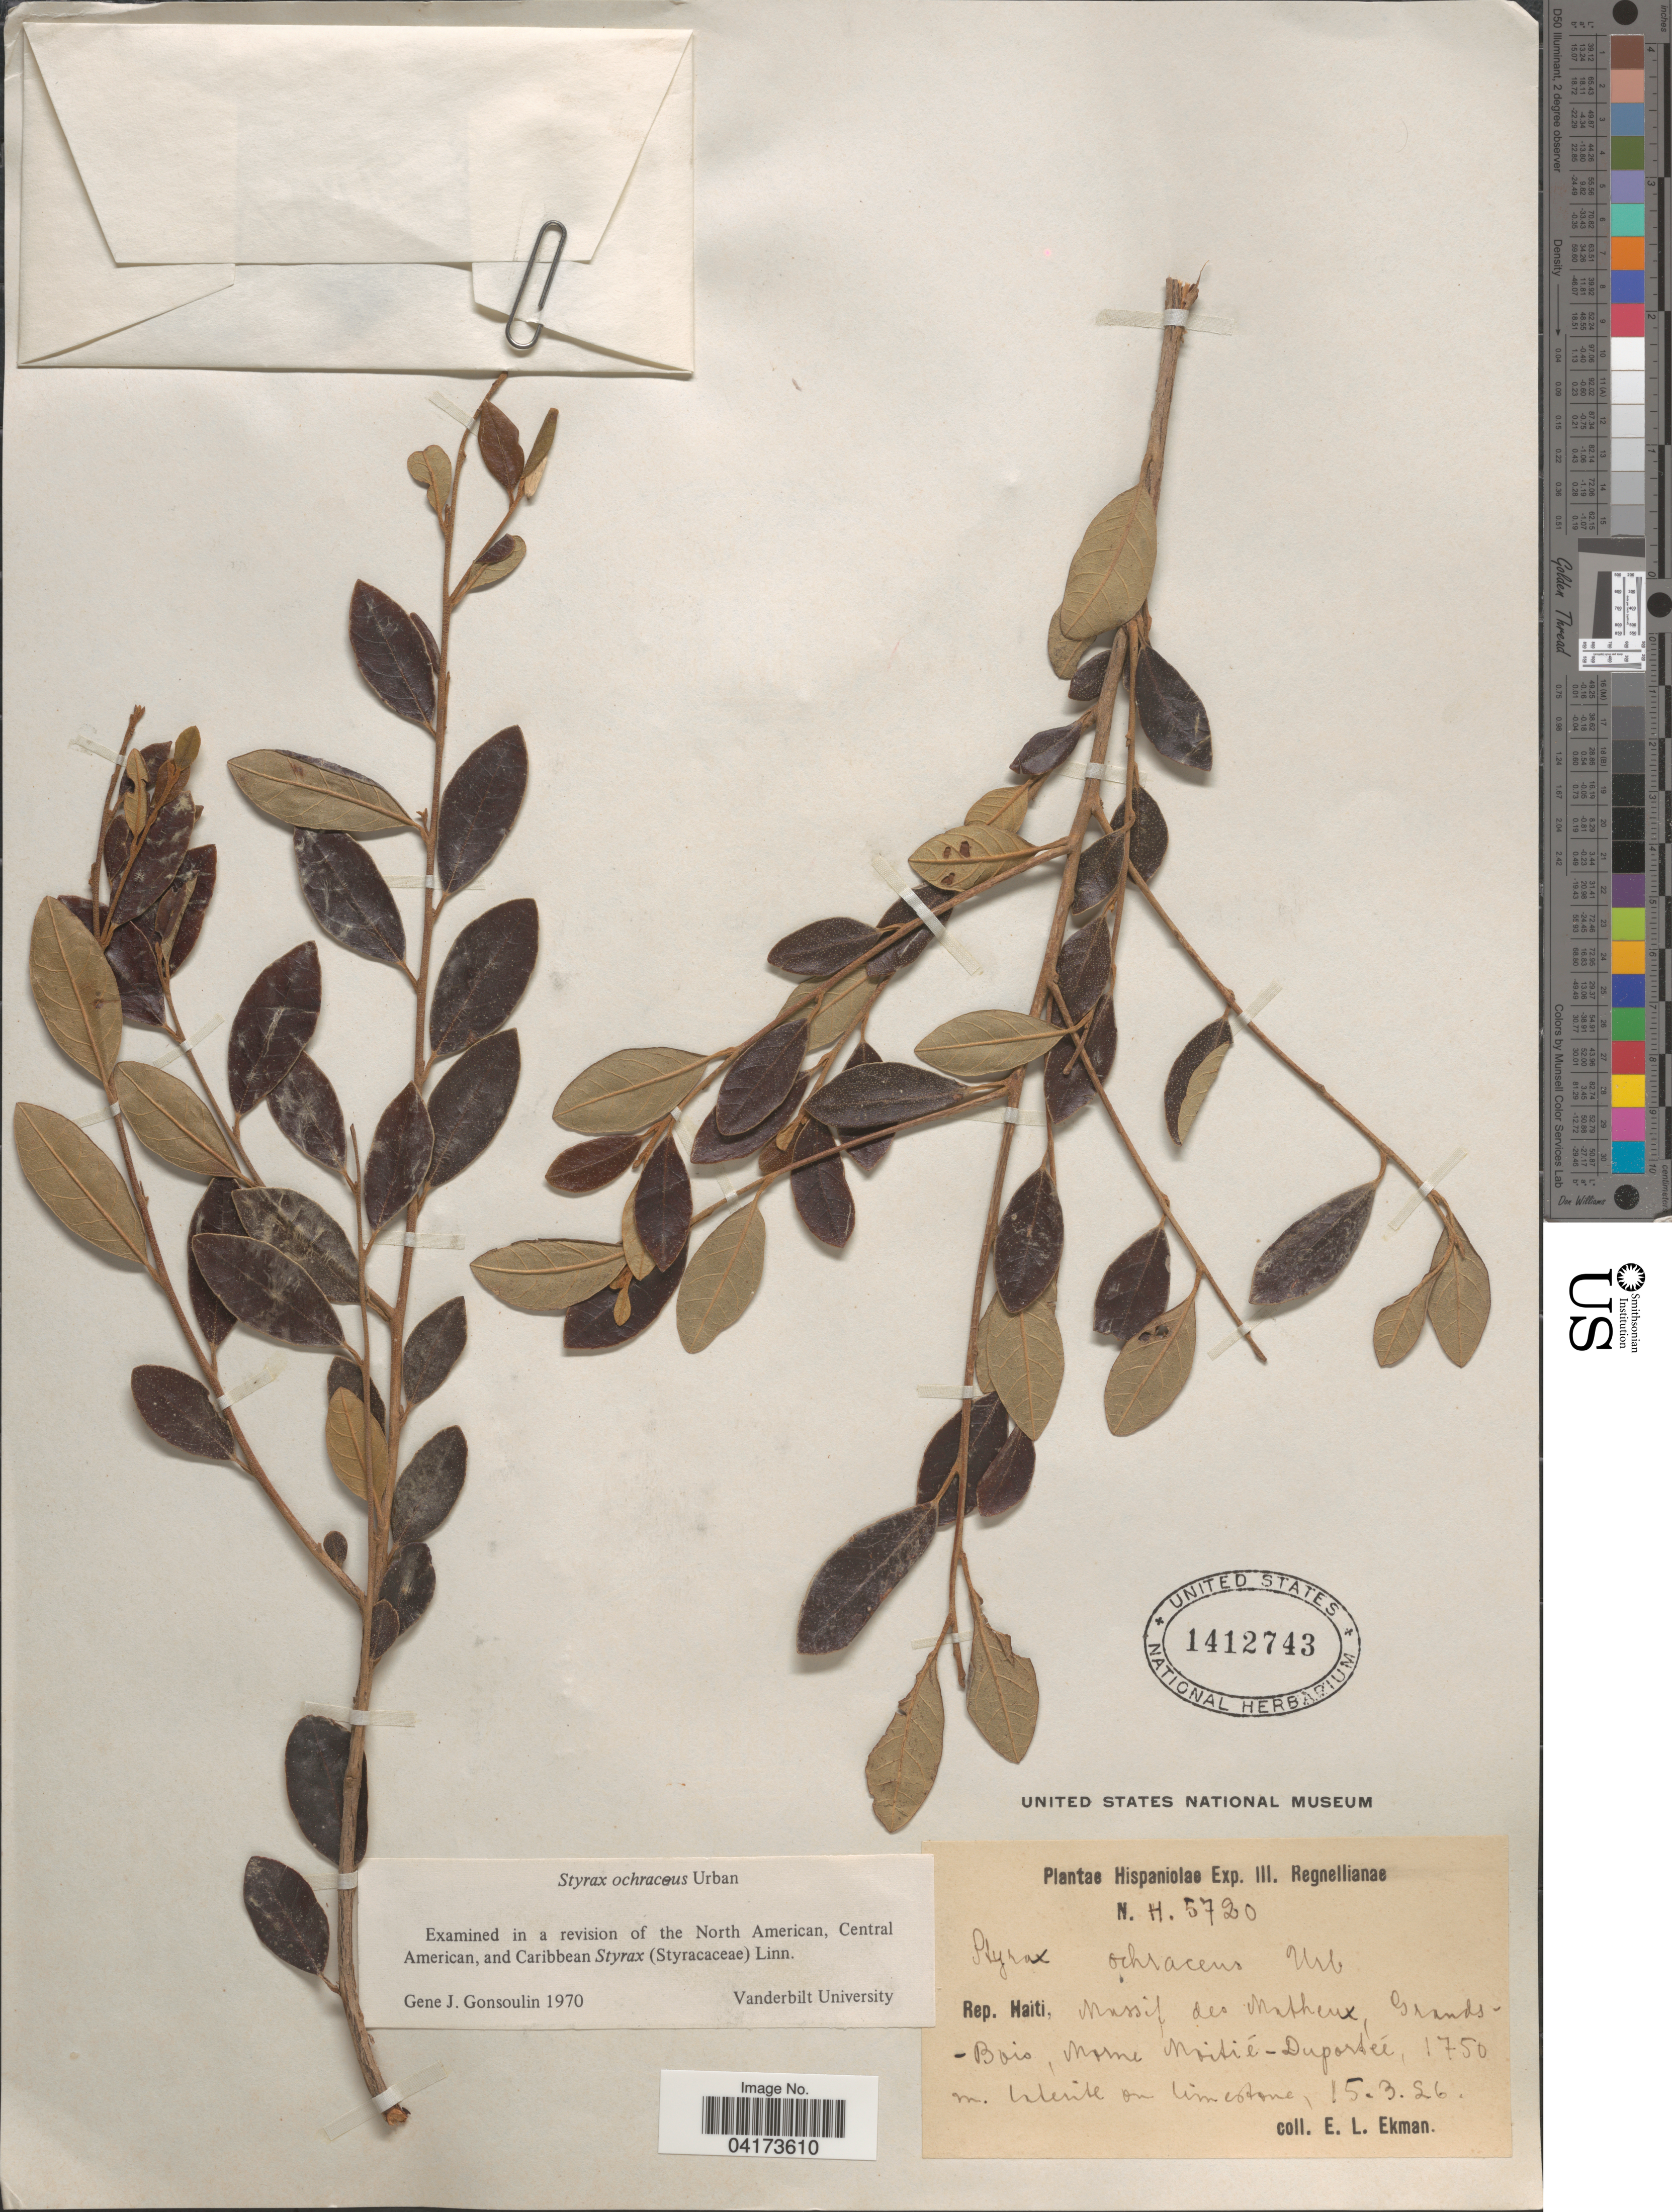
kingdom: Plantae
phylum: Tracheophyta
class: Magnoliopsida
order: Ericales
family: Styracaceae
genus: Styrax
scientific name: Styrax ochraceus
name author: Urb.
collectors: E. L. Ekman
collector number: H5720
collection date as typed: Transcribed d/m/y: 15/3/26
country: Haiti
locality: Hispaniolae Exp. III. Regnellianae. Massif des Matheux, Grands-Bois, Morne Moitié-Duportée.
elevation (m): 1750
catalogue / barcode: US 1412743